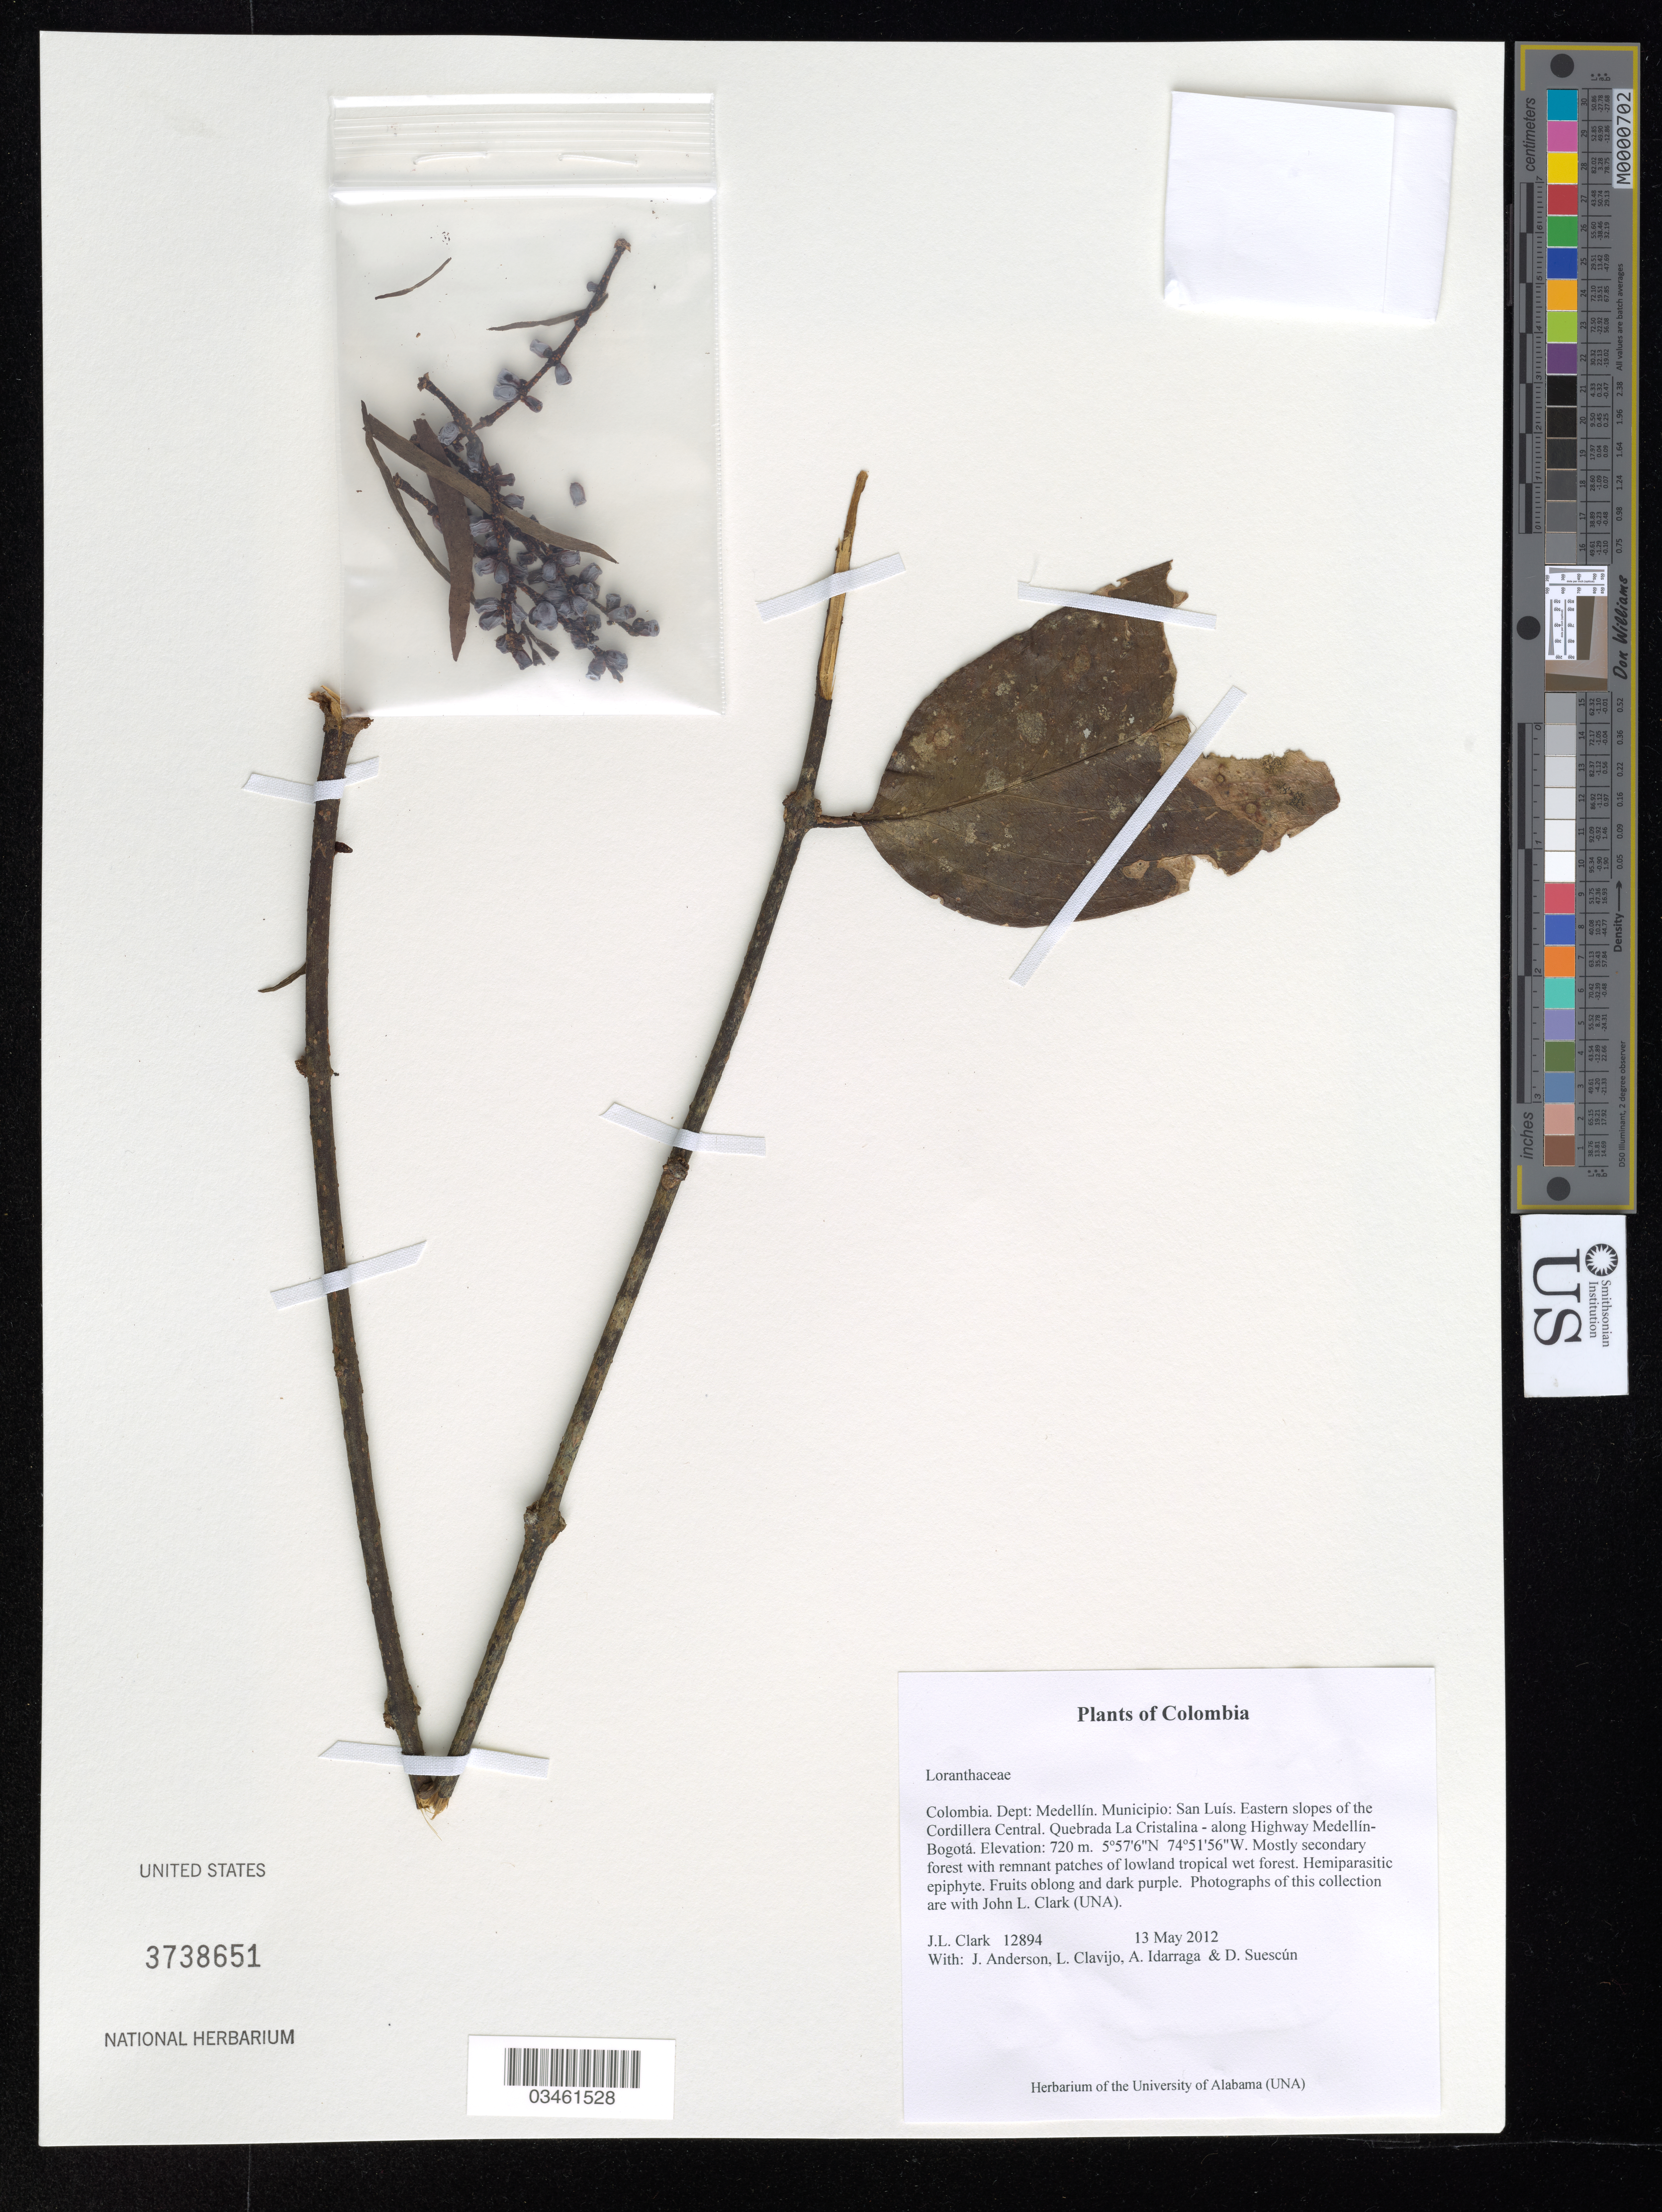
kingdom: Plantae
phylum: Tracheophyta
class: Magnoliopsida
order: Santalales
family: Loranthaceae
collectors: J. L. Clark, J. Anderson, L. Clavijo, A. Idarraga & D. Suescún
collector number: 12894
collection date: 2012-05-13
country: Colombia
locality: Dept: Medellín. Municipio: San Luís. Eastern slopes of the Cordillera Central. Quebrada La Cristalina - along Highway Medellín-Bogotá.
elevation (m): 720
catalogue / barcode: US 3738651